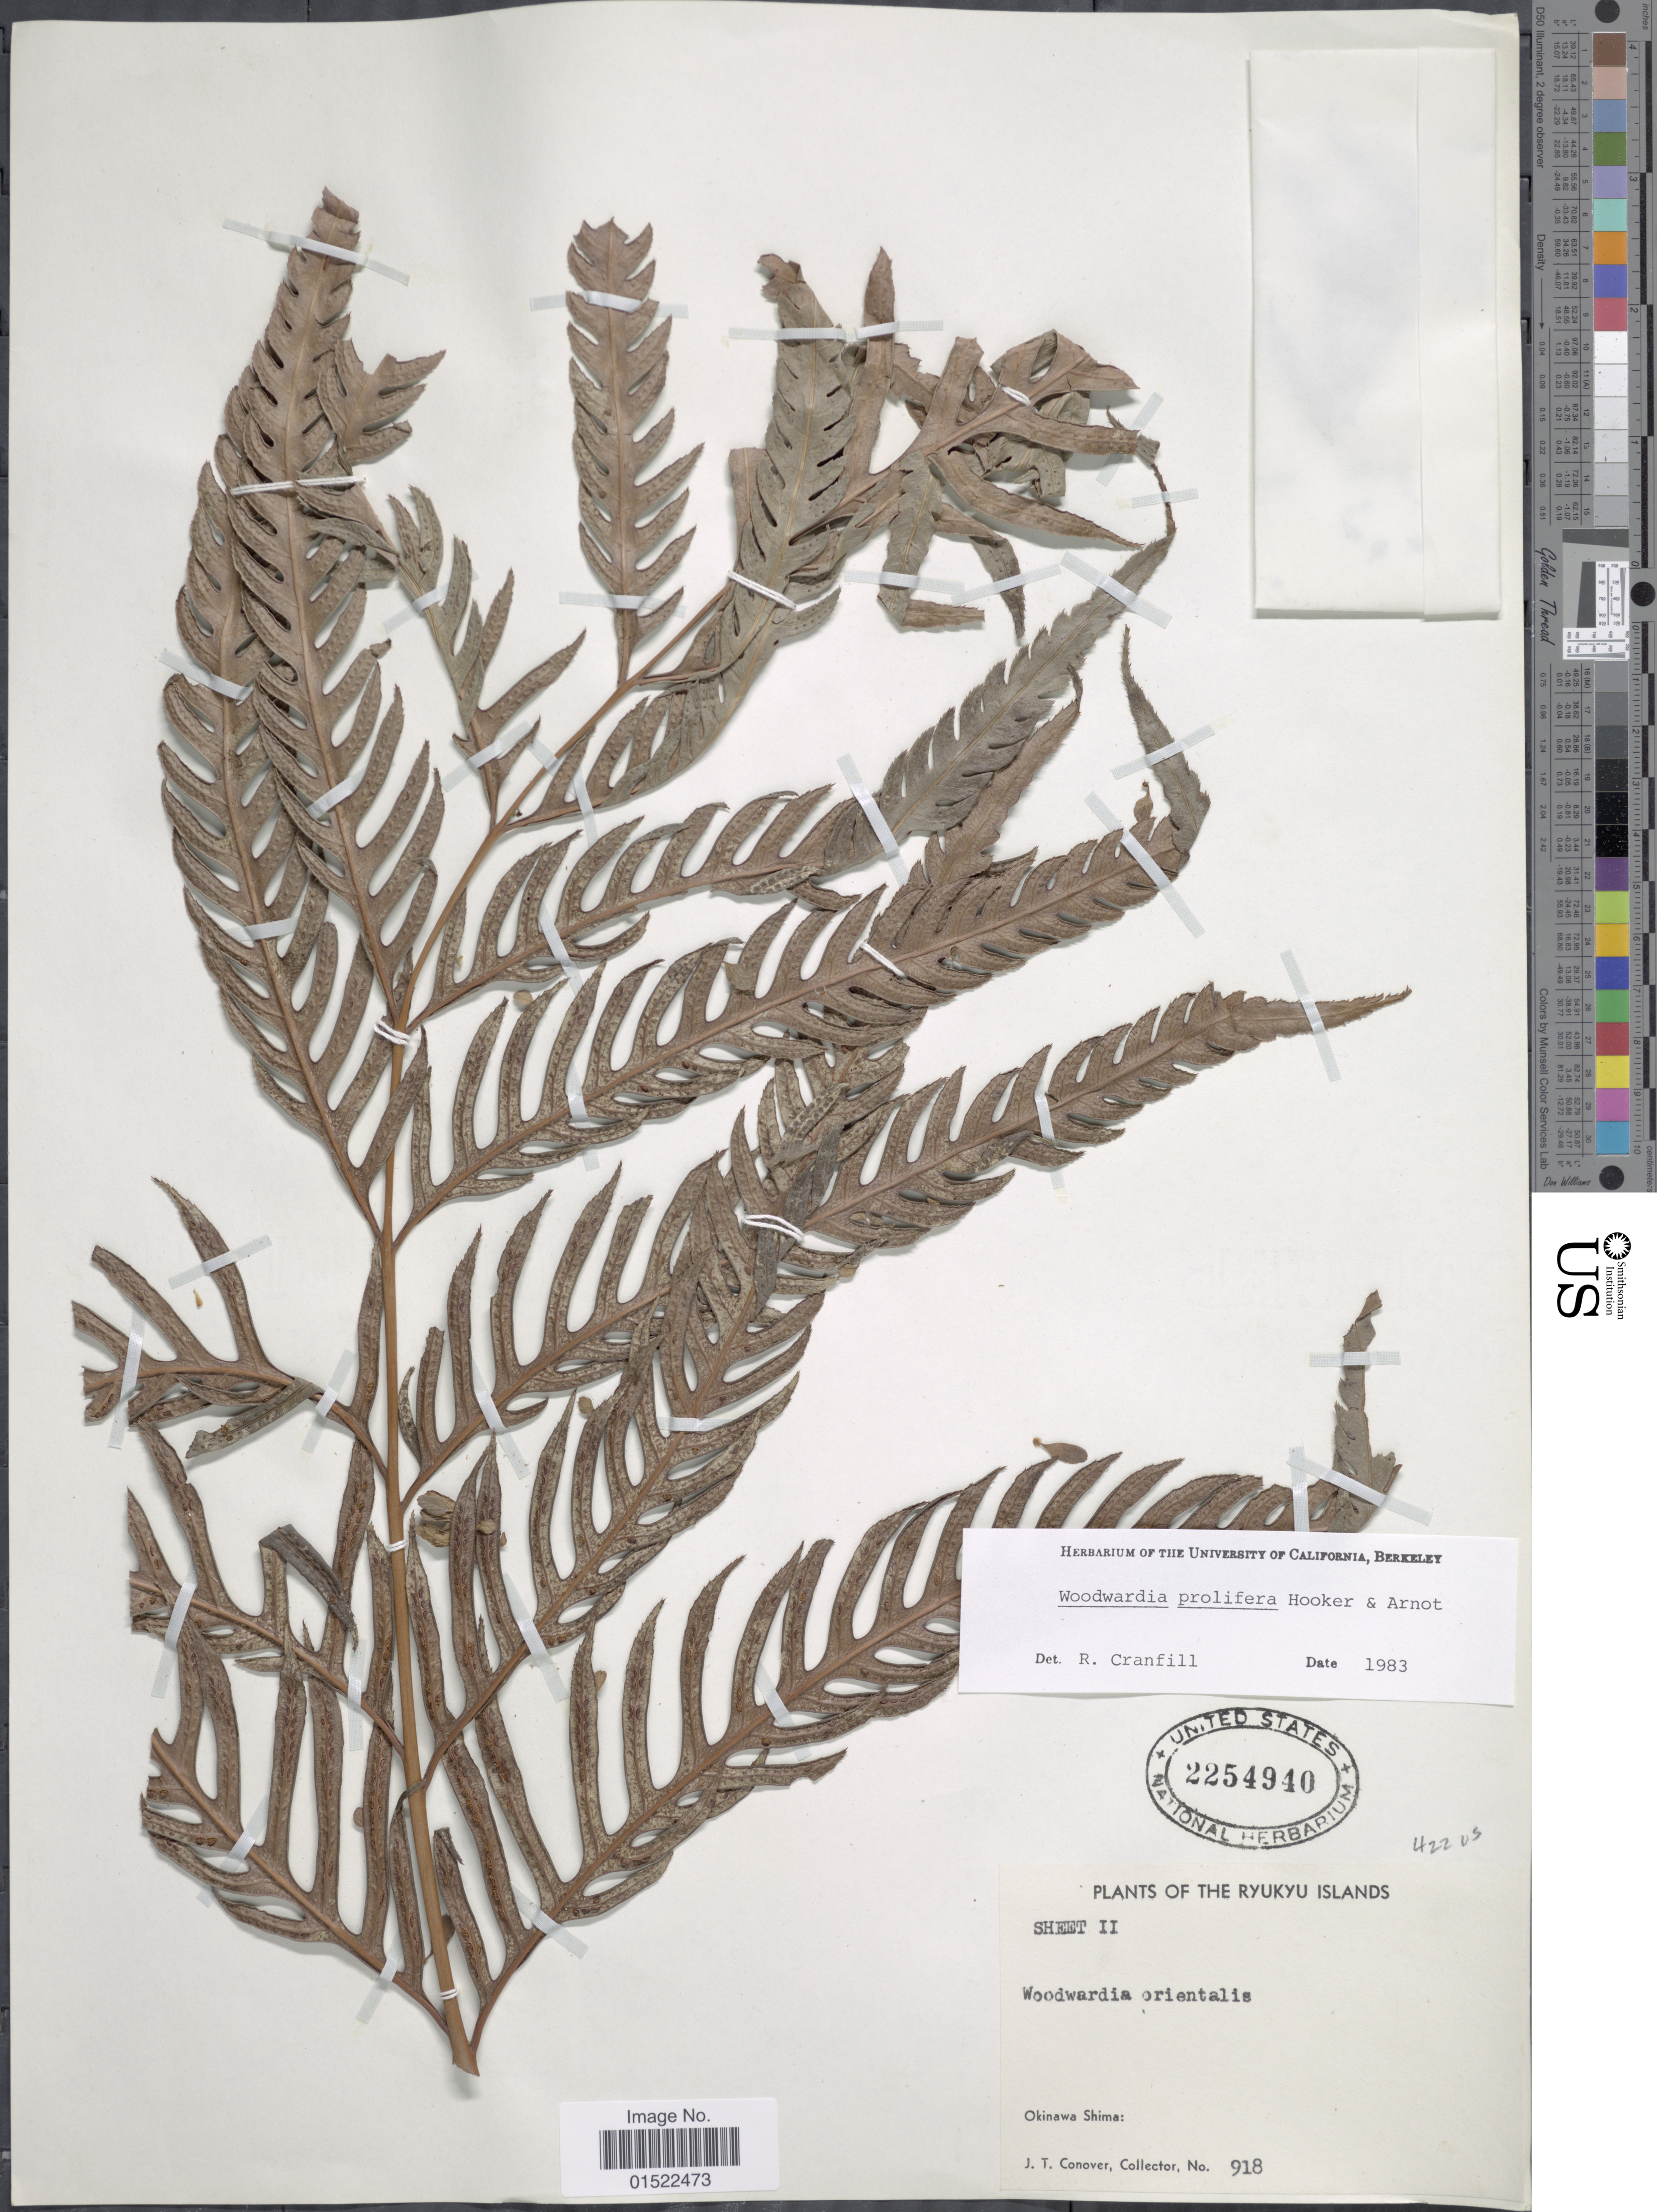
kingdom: Plantae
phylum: Tracheophyta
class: Polypodiopsida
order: Polypodiales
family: Blechnaceae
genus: Woodwardia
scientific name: Woodwardia prolifera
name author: Hook. & Arn.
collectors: J. T. Conover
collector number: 918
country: Japan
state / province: Okinawa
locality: Okinawa Shima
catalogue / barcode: US 2254940